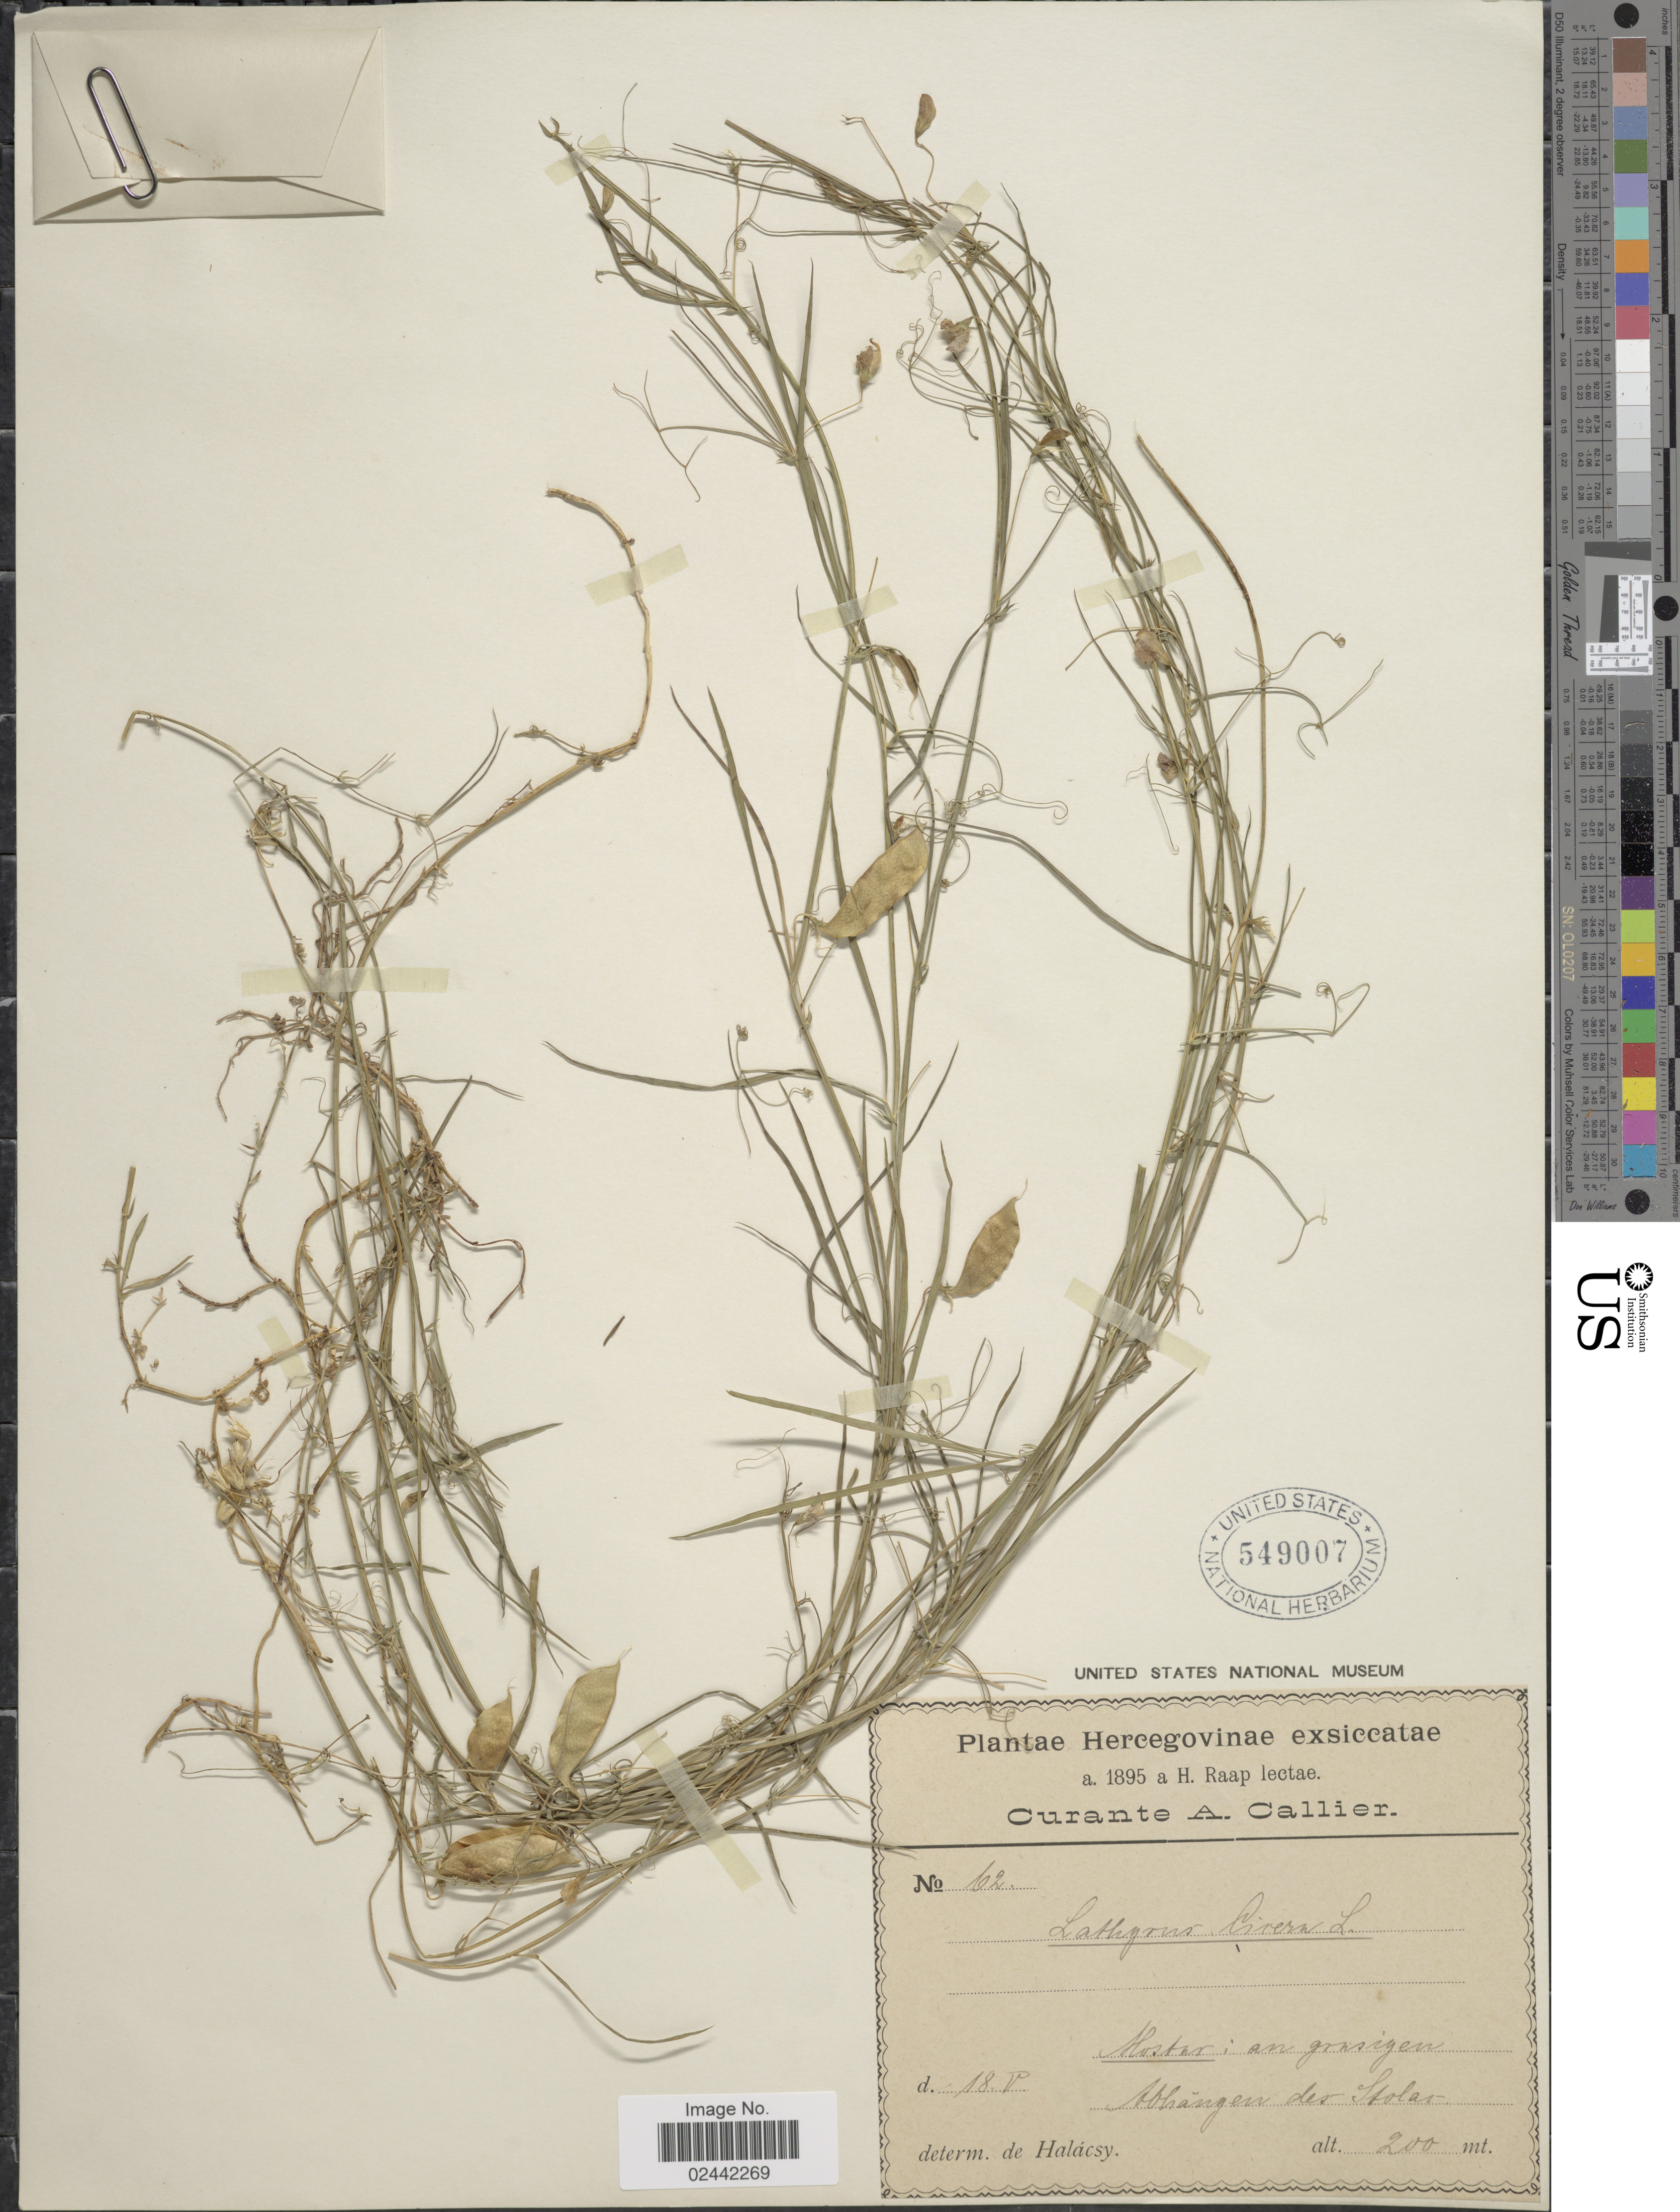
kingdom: Plantae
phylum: Tracheophyta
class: Magnoliopsida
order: Fabales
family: Fabaceae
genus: Lathyrus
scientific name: Lathyrus cicera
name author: L.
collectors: H. Raap & C. A. Callier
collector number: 62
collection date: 1895-05-18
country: Bosnia and Herzegovina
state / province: Federation of B&H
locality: Hercegovniae, Nostar: an grasigen, Abhangen des Stolar. Mostar; Stolac.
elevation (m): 200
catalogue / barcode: US 549007